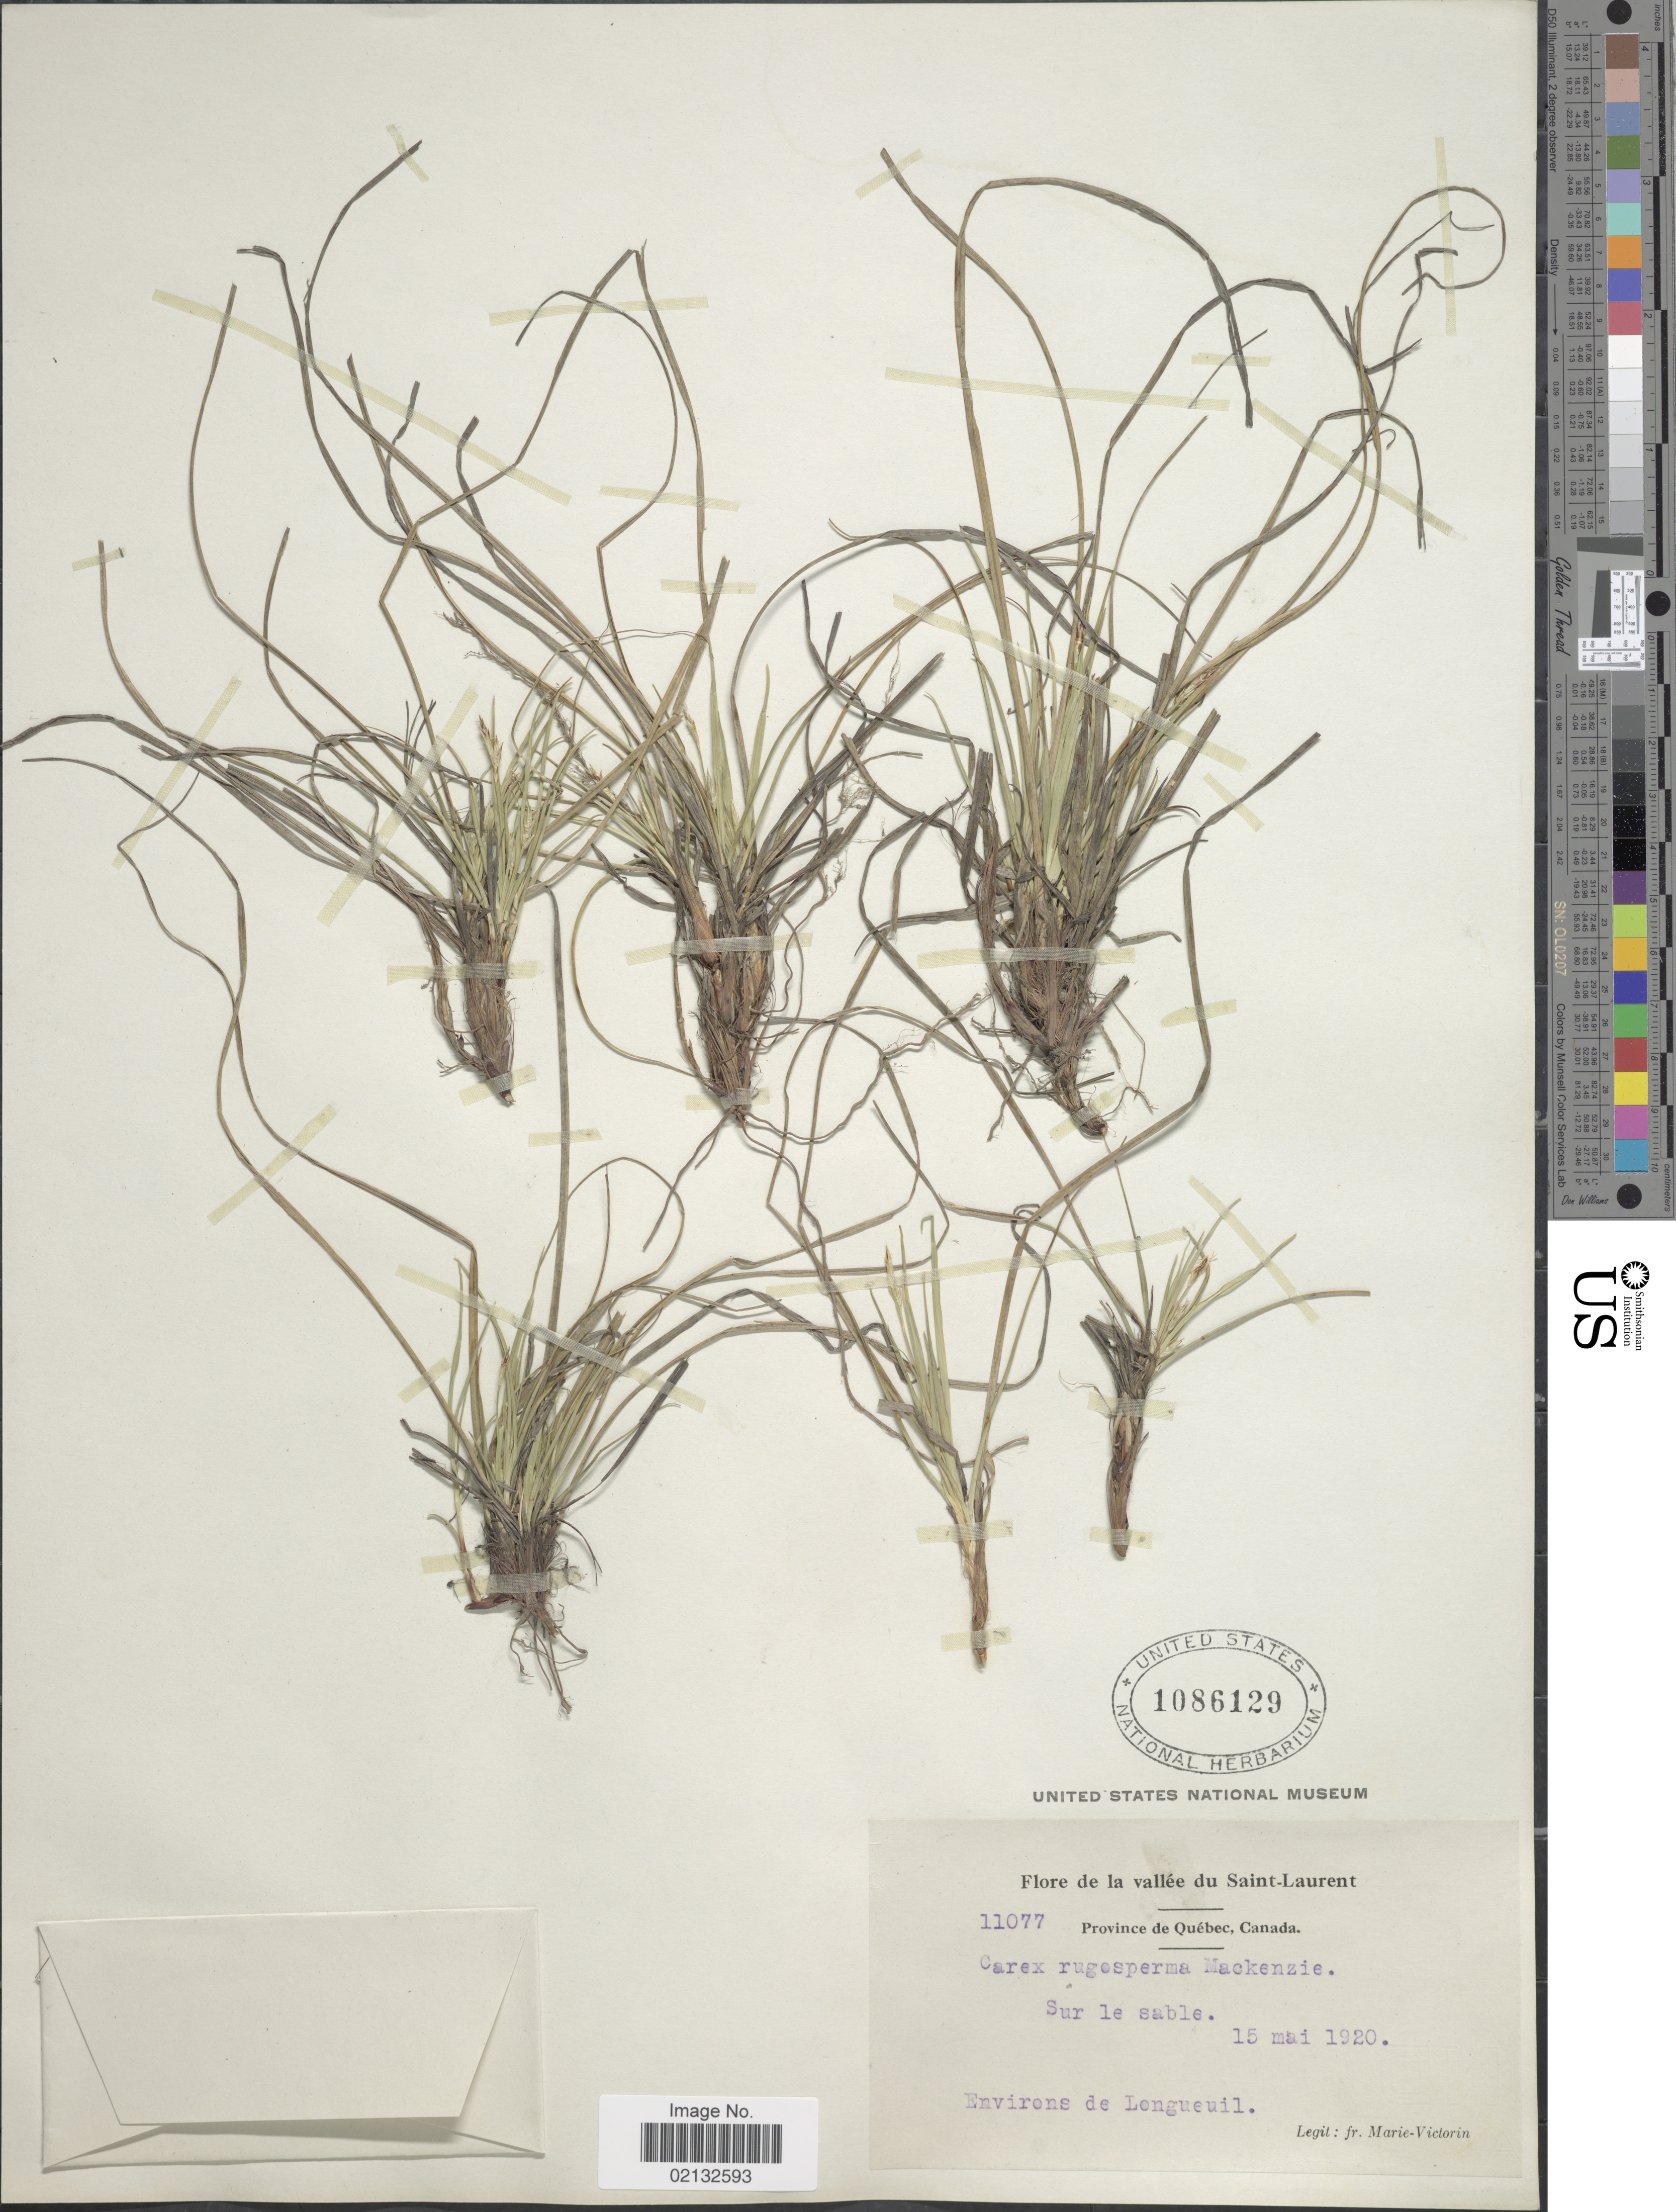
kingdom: Plantae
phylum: Tracheophyta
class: Liliopsida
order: Poales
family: Cyperaceae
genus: Carex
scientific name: Carex rugosperma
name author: Mack.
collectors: Fr. Marie-Victorin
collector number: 11077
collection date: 1920-05-15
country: Canada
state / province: Quebec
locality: La vallee du Saint-Laurent. Province de Quebec, Sur le sable. Environs de Longueuil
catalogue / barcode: US 1086129